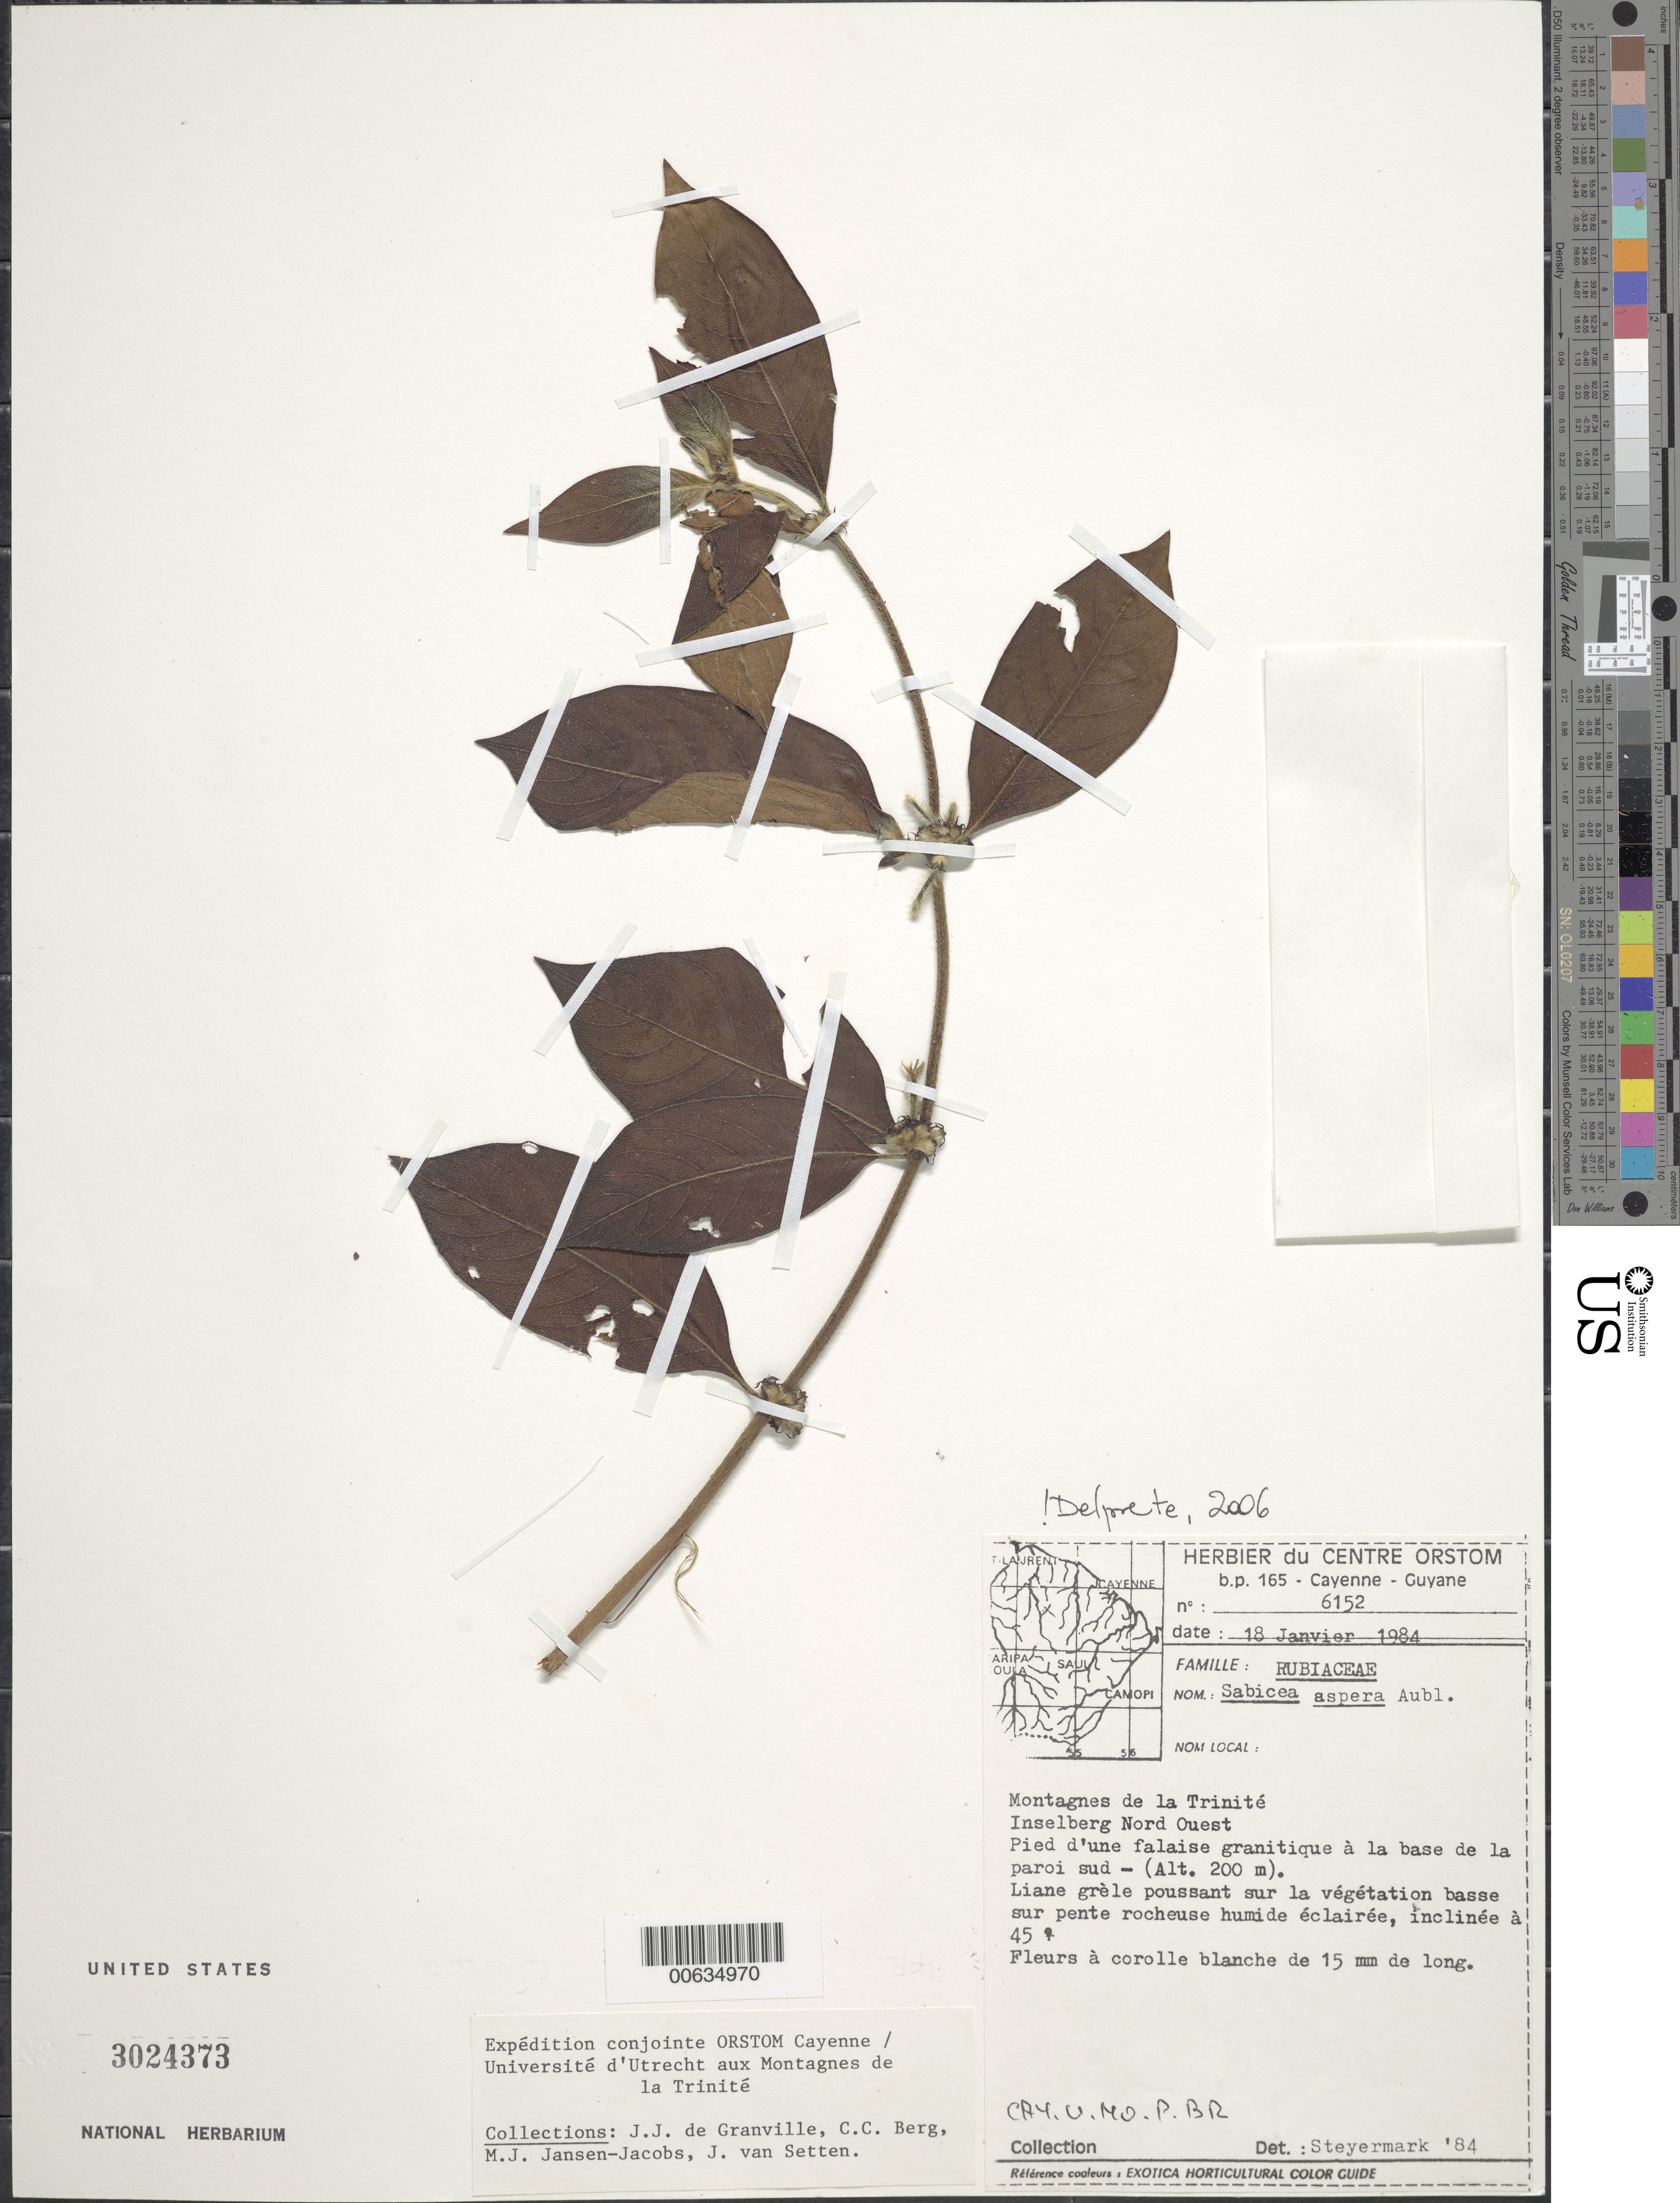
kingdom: Plantae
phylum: Tracheophyta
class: Magnoliopsida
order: Gentianales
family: Rubiaceae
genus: Sabicea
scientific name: Sabicea aspera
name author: Aubl.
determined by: Delprete, P. G., Herb. de Guyane Cay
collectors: J.-J. de Granville, C. C. Berg, M. J. Jansen-Jacobs & J. van Setten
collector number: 6152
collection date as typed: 18-Jan-84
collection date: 1984-01-18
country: French Guiana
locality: Montagnes de la Trinité, inselberg NW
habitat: Pied d'une falaise granitique à la base de la paroi sud; poussant sur la vegetation basse sur pente rocheuse humide eclairee, inclinee a 45º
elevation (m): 200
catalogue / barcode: US 3024373